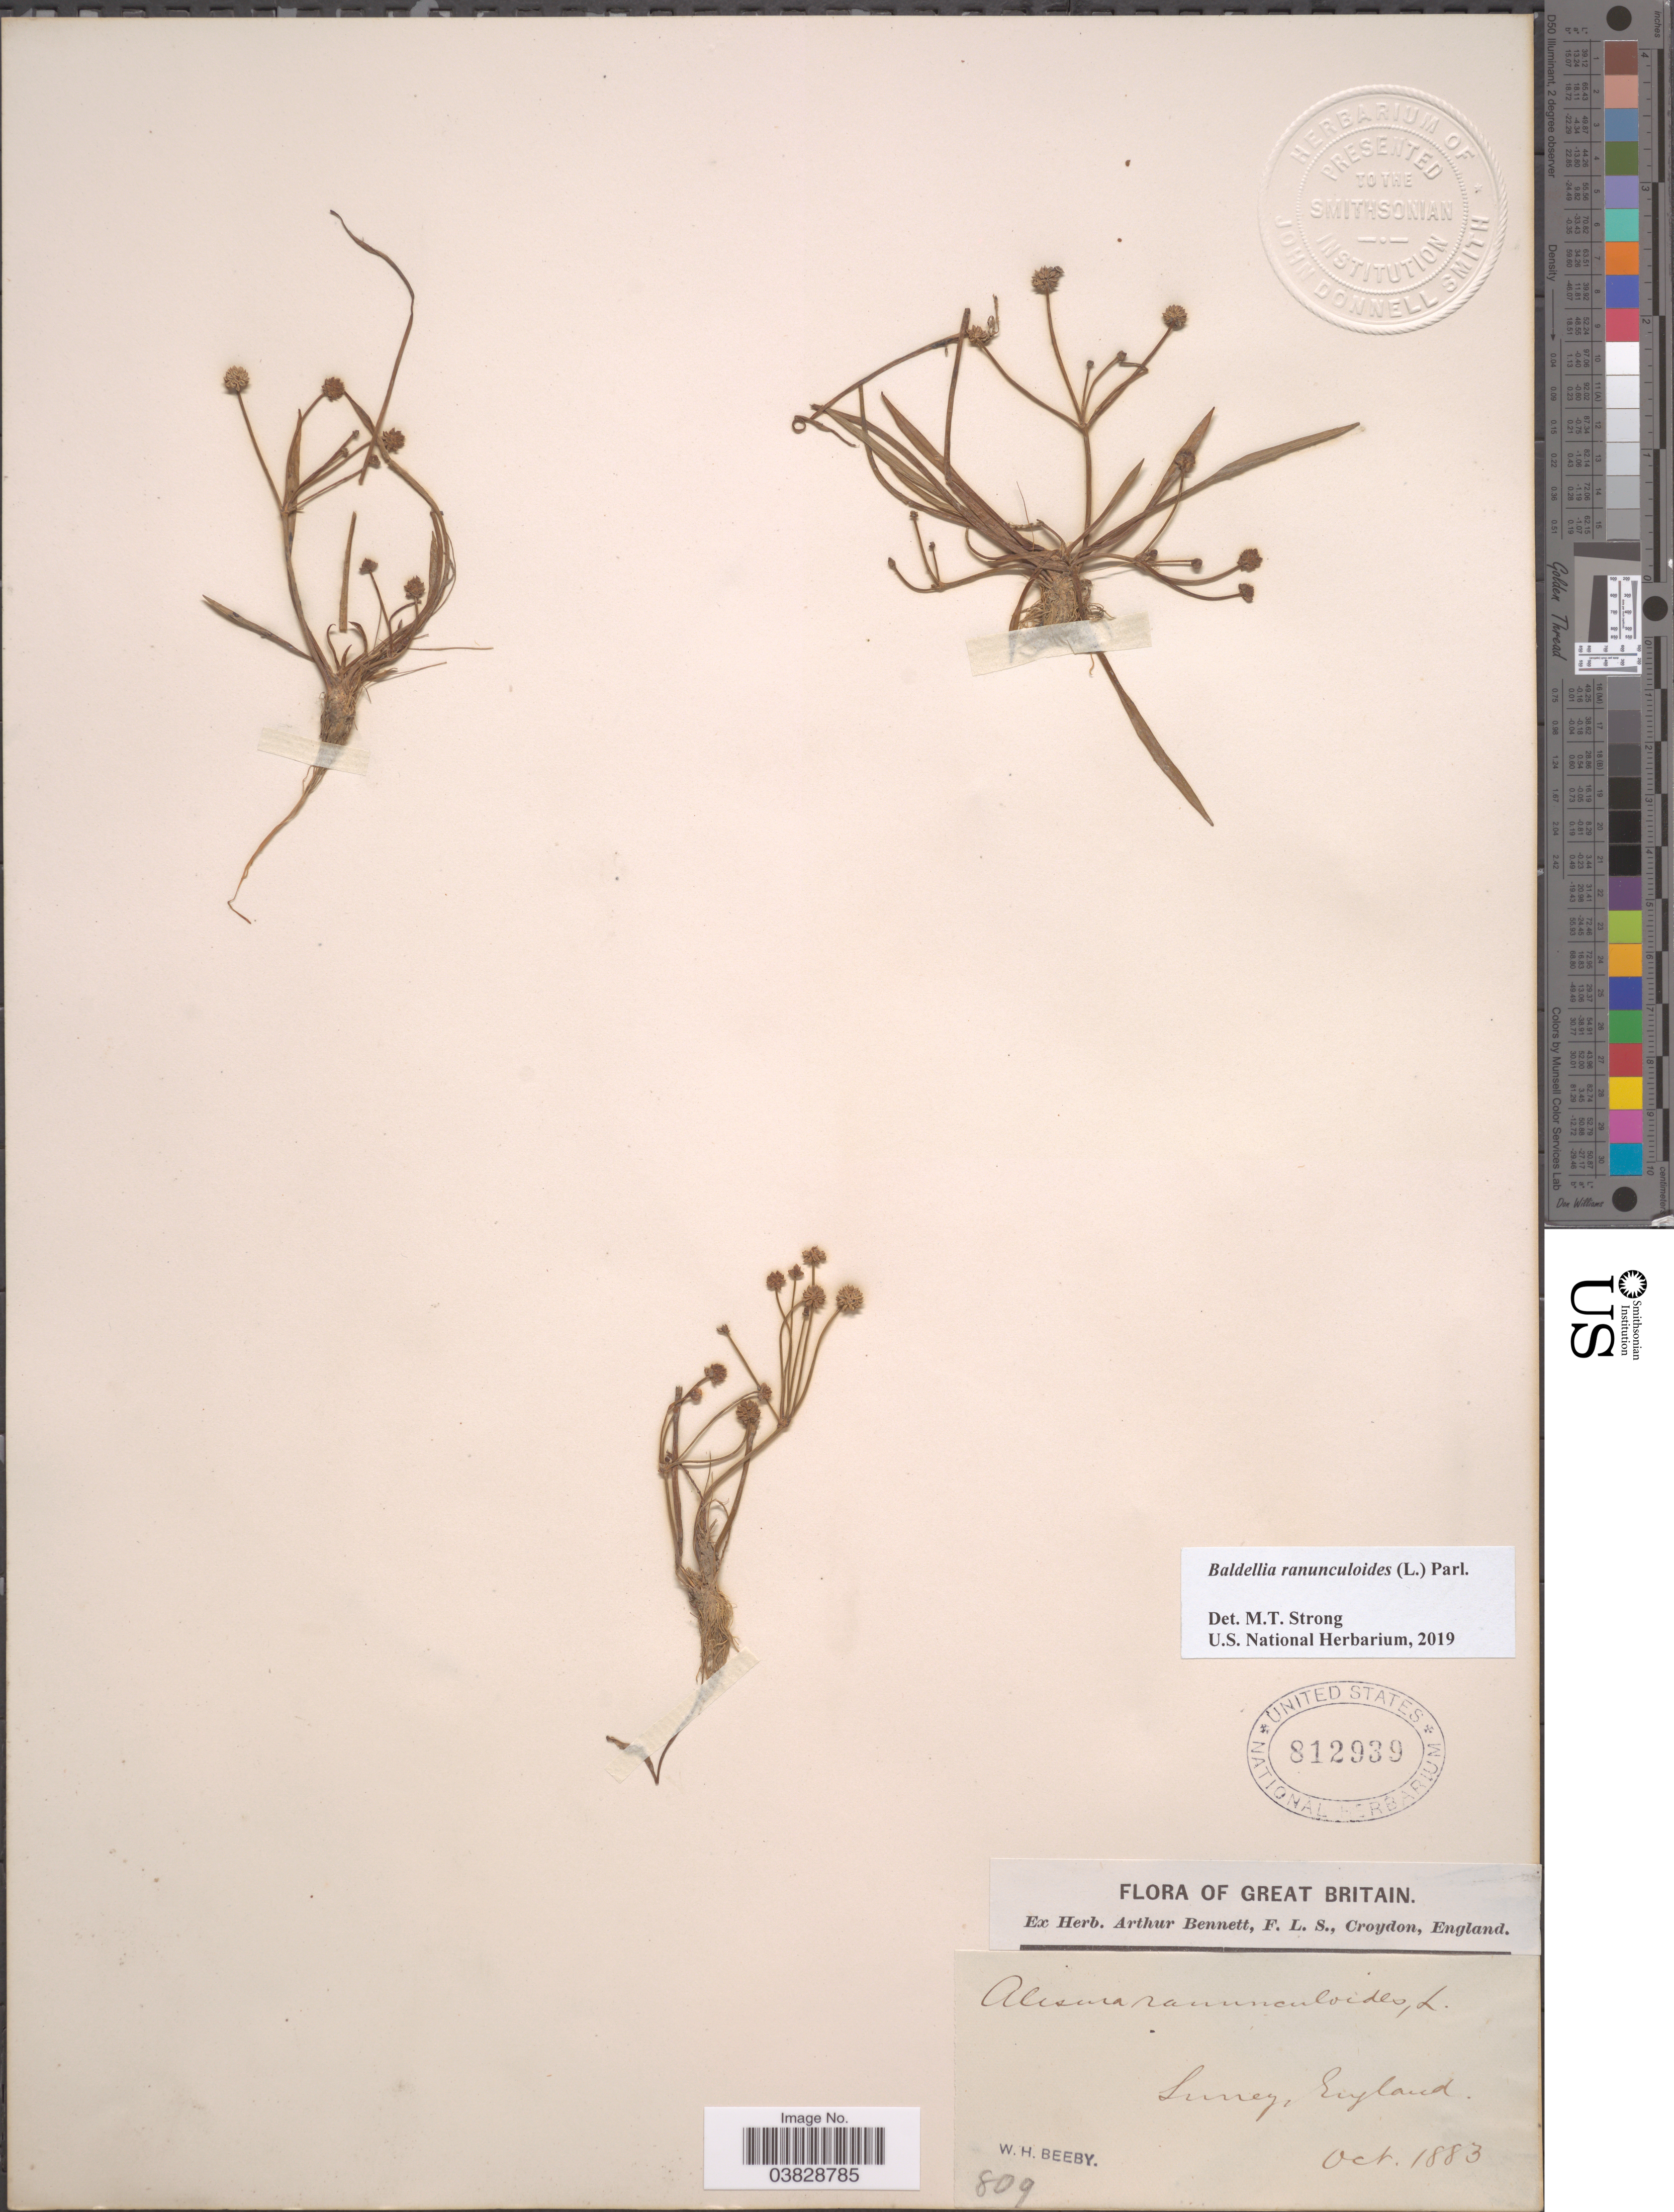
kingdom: Plantae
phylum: Tracheophyta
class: Liliopsida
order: Alismatales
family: Alismataceae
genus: Baldellia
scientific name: Baldellia ranunculoides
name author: (L.) Parl.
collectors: W. Beeby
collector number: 809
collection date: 1883-10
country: United Kingdom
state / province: England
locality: Great Britain. Surrey.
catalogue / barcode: US 812939